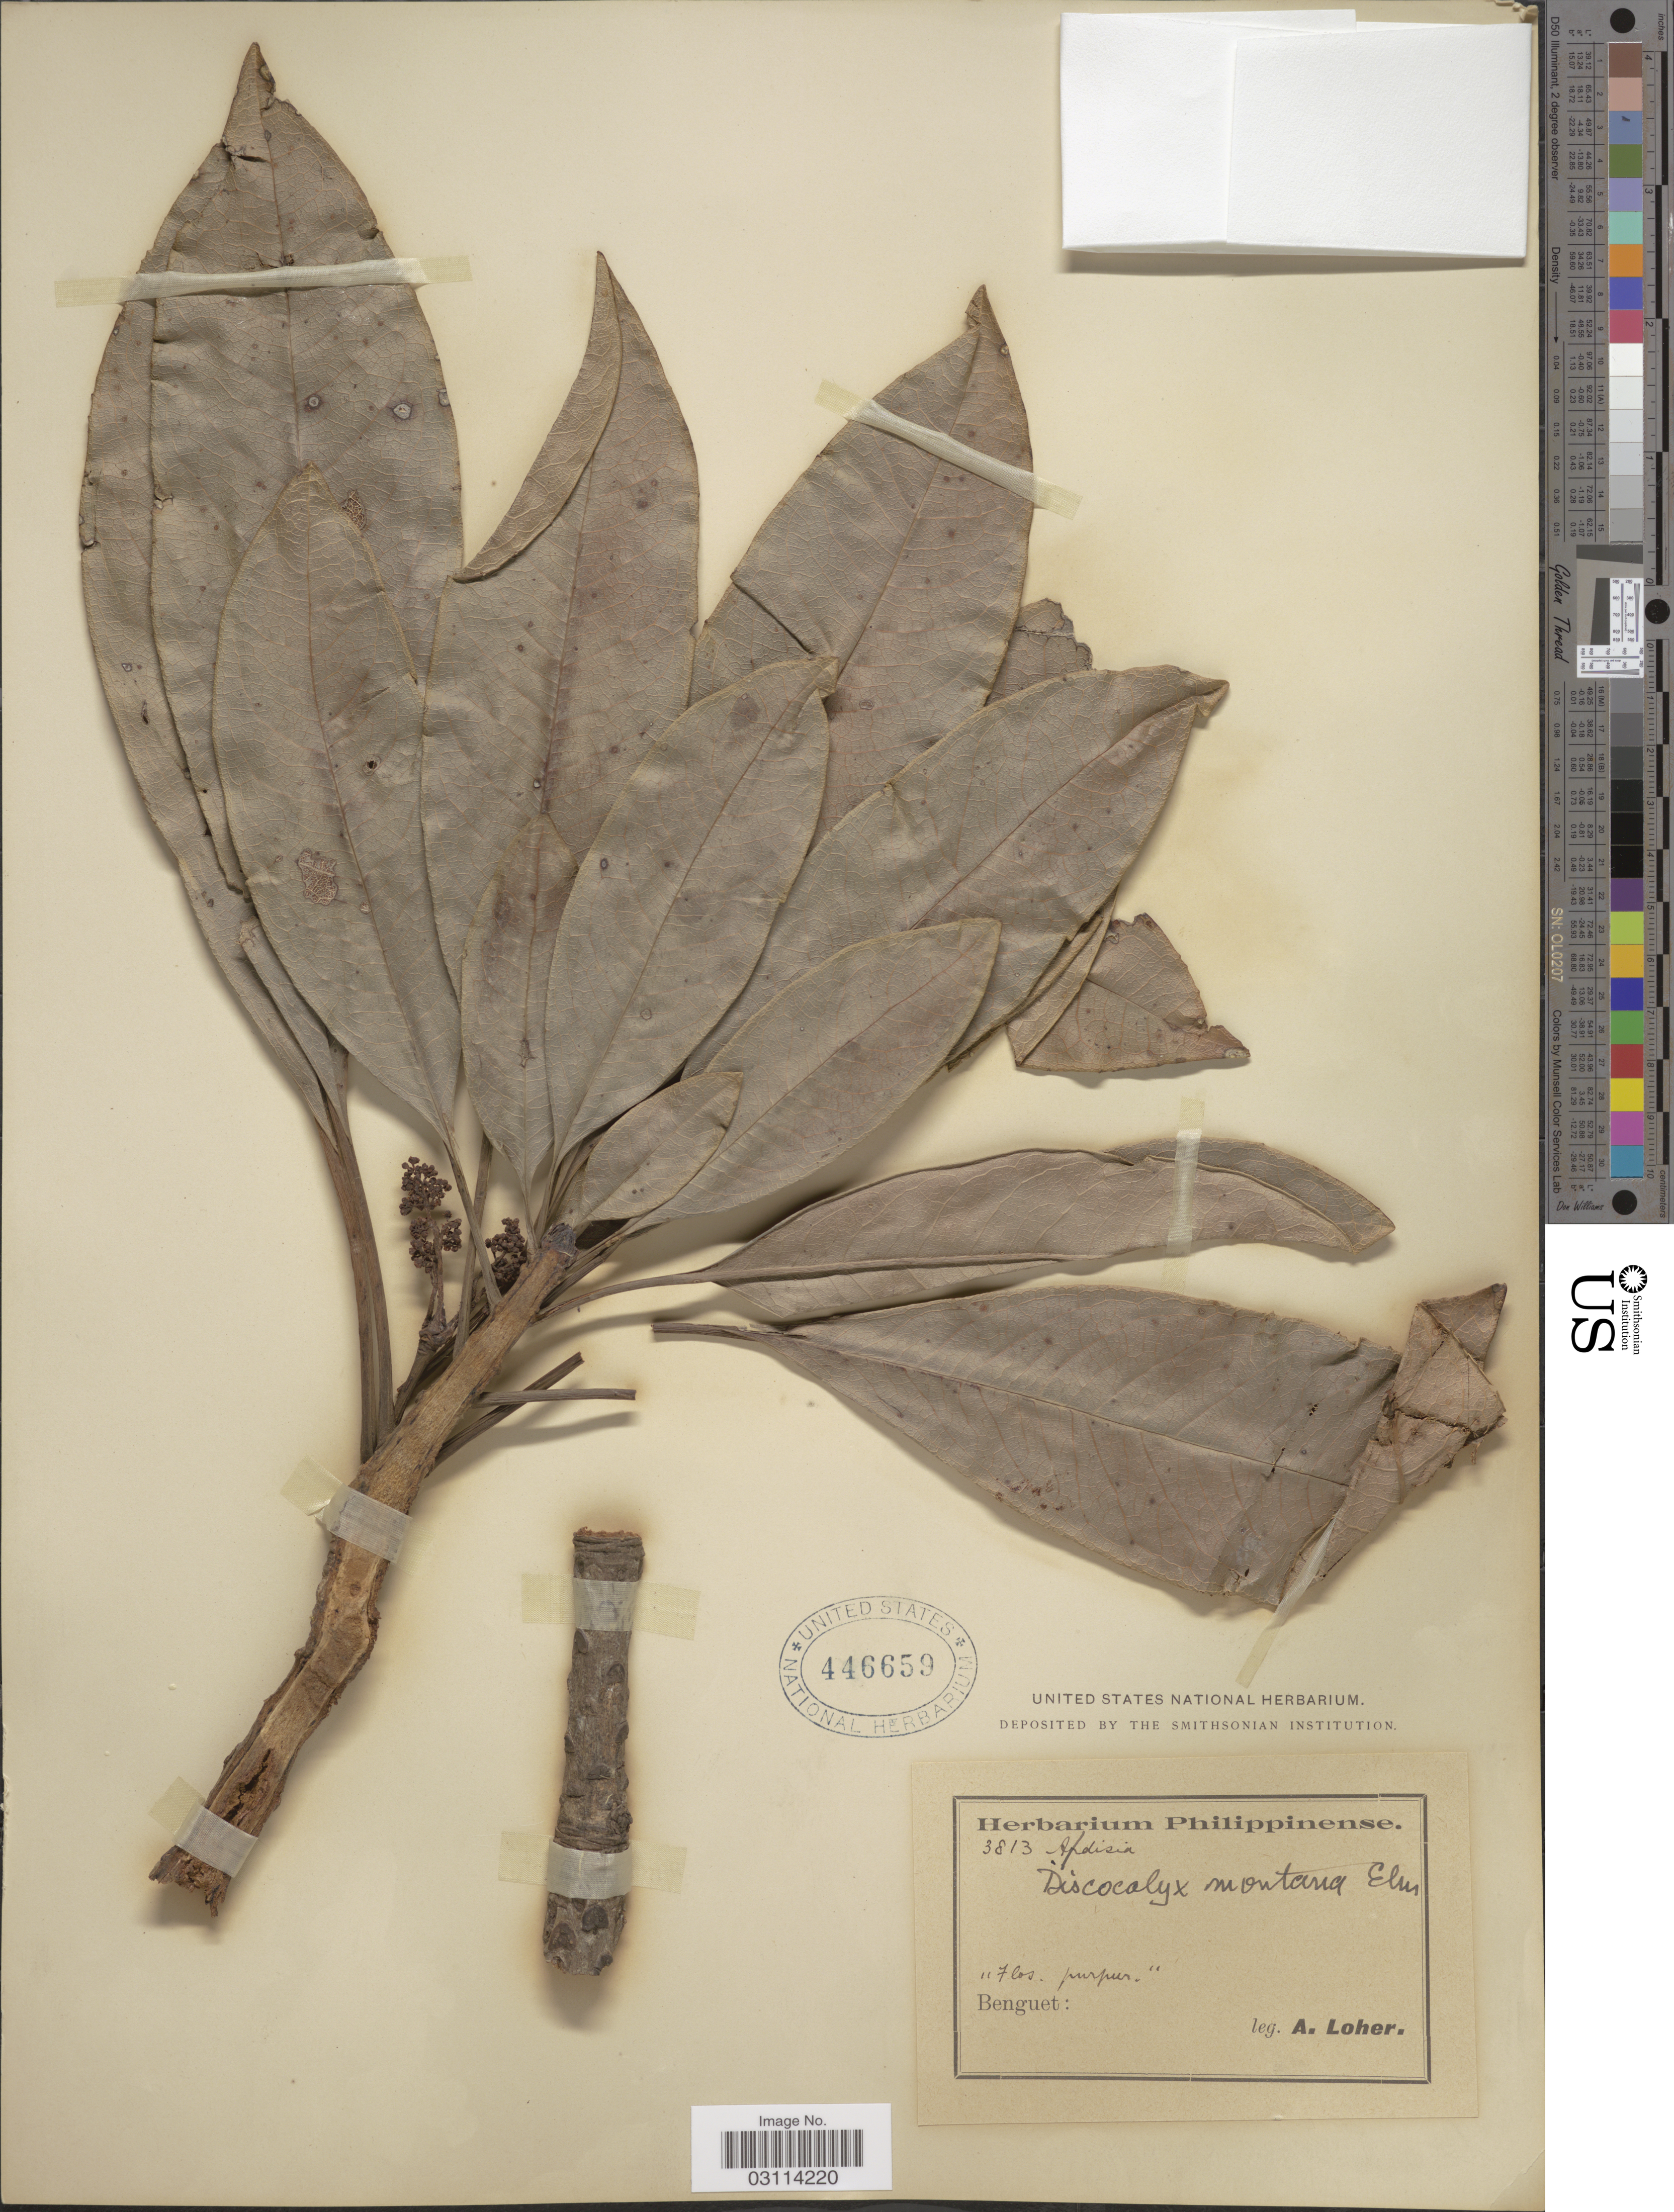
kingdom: Plantae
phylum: Tracheophyta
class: Magnoliopsida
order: Ericales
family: Primulaceae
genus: Discocalyx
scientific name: Discocalyx montana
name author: Elmer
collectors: A. Loher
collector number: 3813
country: Philippines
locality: Benguet.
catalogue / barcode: US 446659